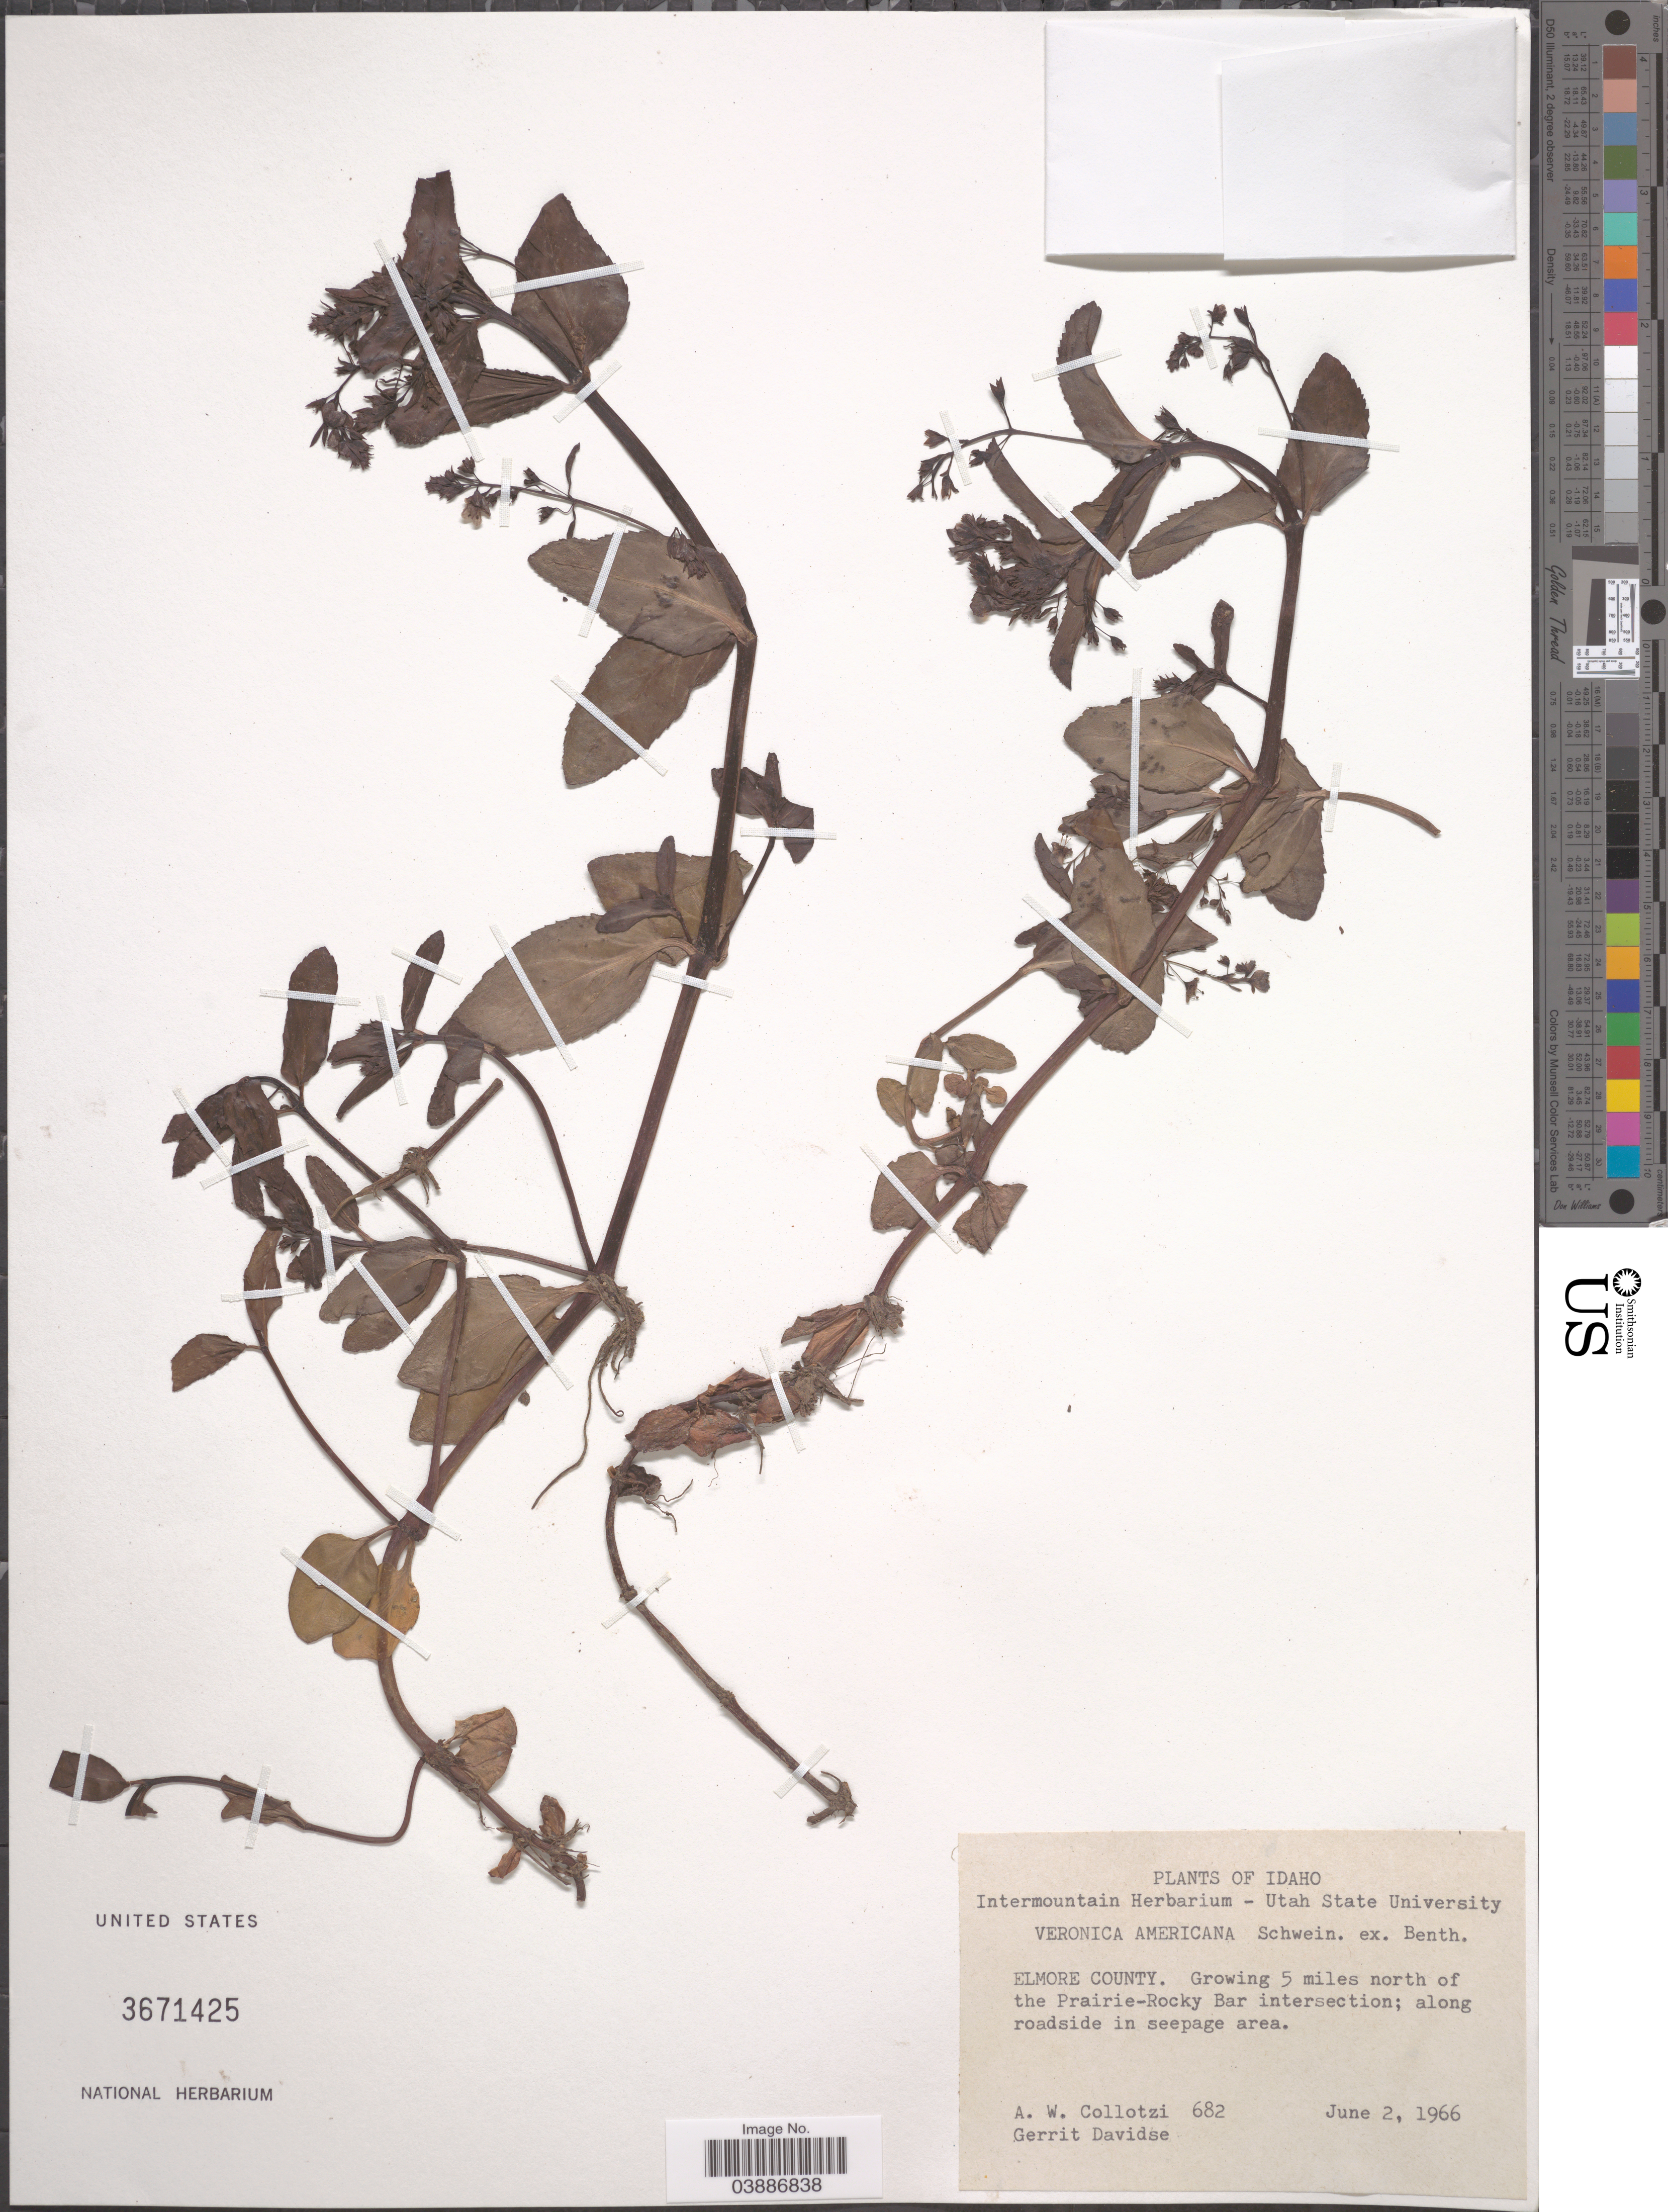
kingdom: Plantae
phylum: Tracheophyta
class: Magnoliopsida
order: Lamiales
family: Plantaginaceae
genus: Veronica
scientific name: Veronica americana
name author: Schwein. ex Benth.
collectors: A. W. Collotzi & G. Davidse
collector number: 682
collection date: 1966-06-02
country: United States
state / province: Idaho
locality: Elmore County. Growing 5 miles north of the Prairie-Rocky Bar intersection.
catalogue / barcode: US 3671425